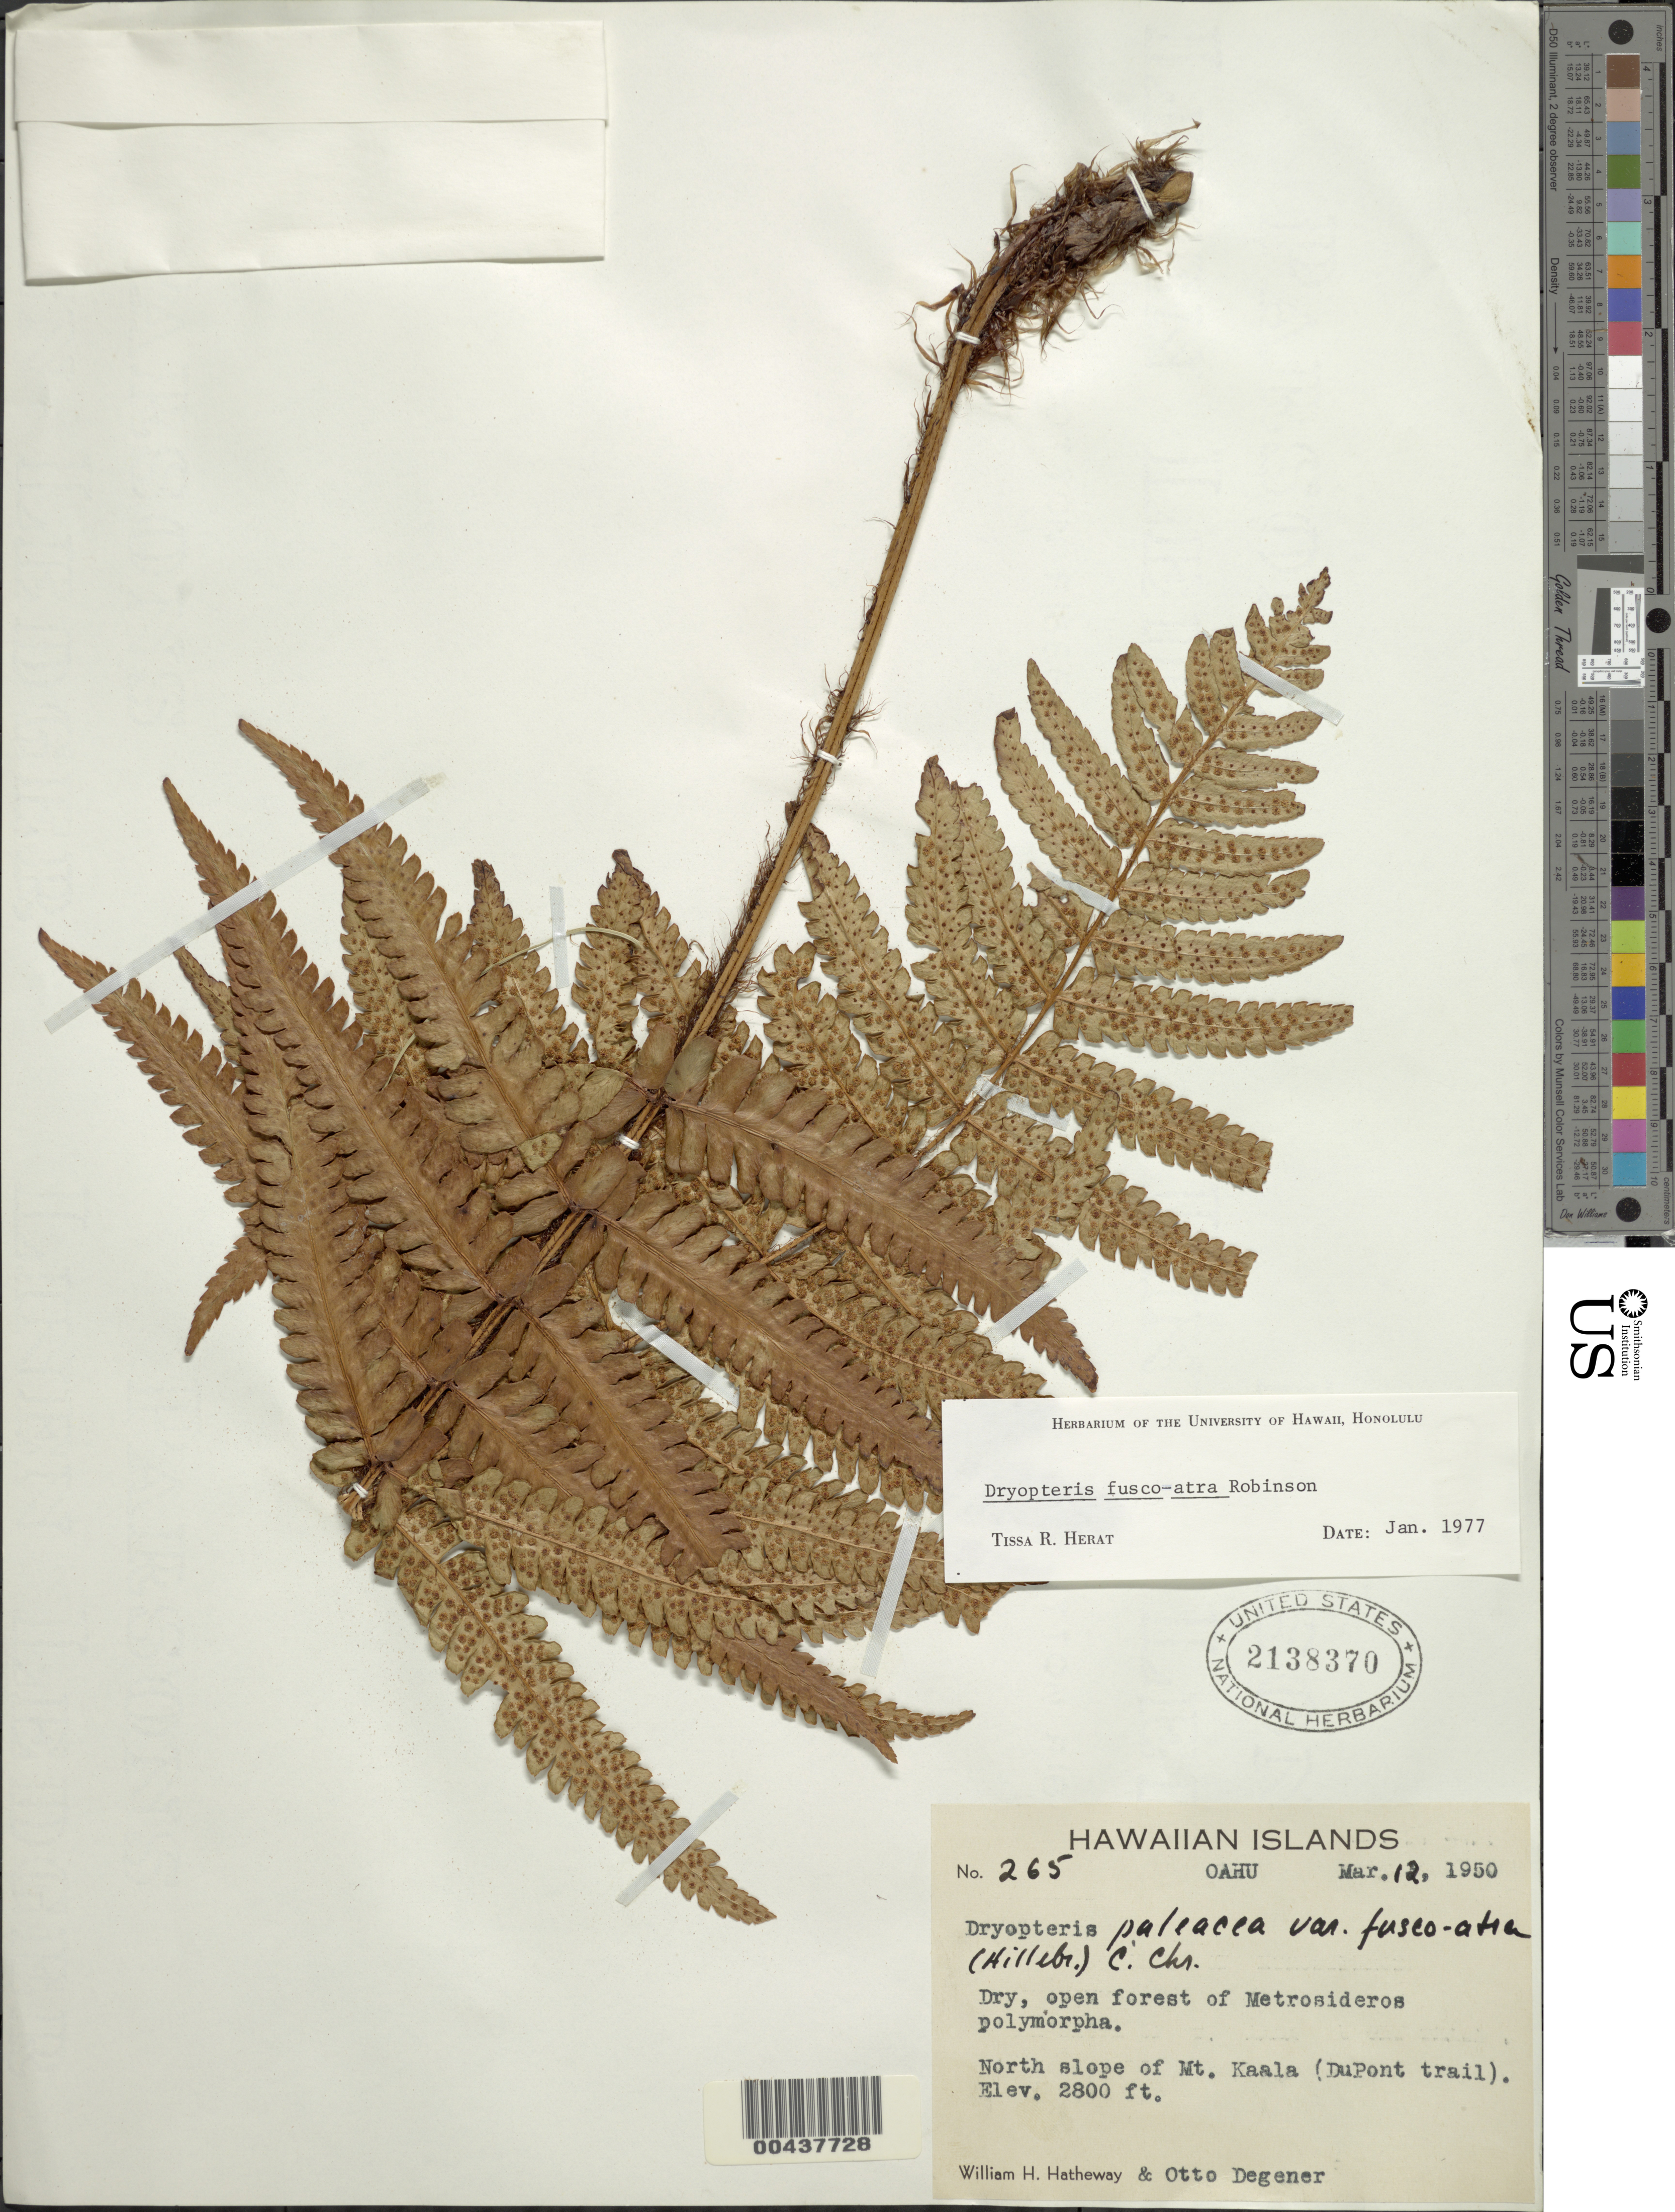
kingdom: Plantae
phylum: Tracheophyta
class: Polypodiopsida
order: Polypodiales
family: Dryopteridaceae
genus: Dryopteris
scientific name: Dryopteris fuscoatra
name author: (Hillebr.) W. J. Rob.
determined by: Herat, T. R.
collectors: W. H. Hatheway & O. Degener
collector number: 265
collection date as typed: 12 Mar 1950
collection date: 1950-03-12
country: United States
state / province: Hawaii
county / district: Honolulu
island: Oahu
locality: N slope of Mt. Kaala (DuPont trail)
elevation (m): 853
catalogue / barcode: US 2138370